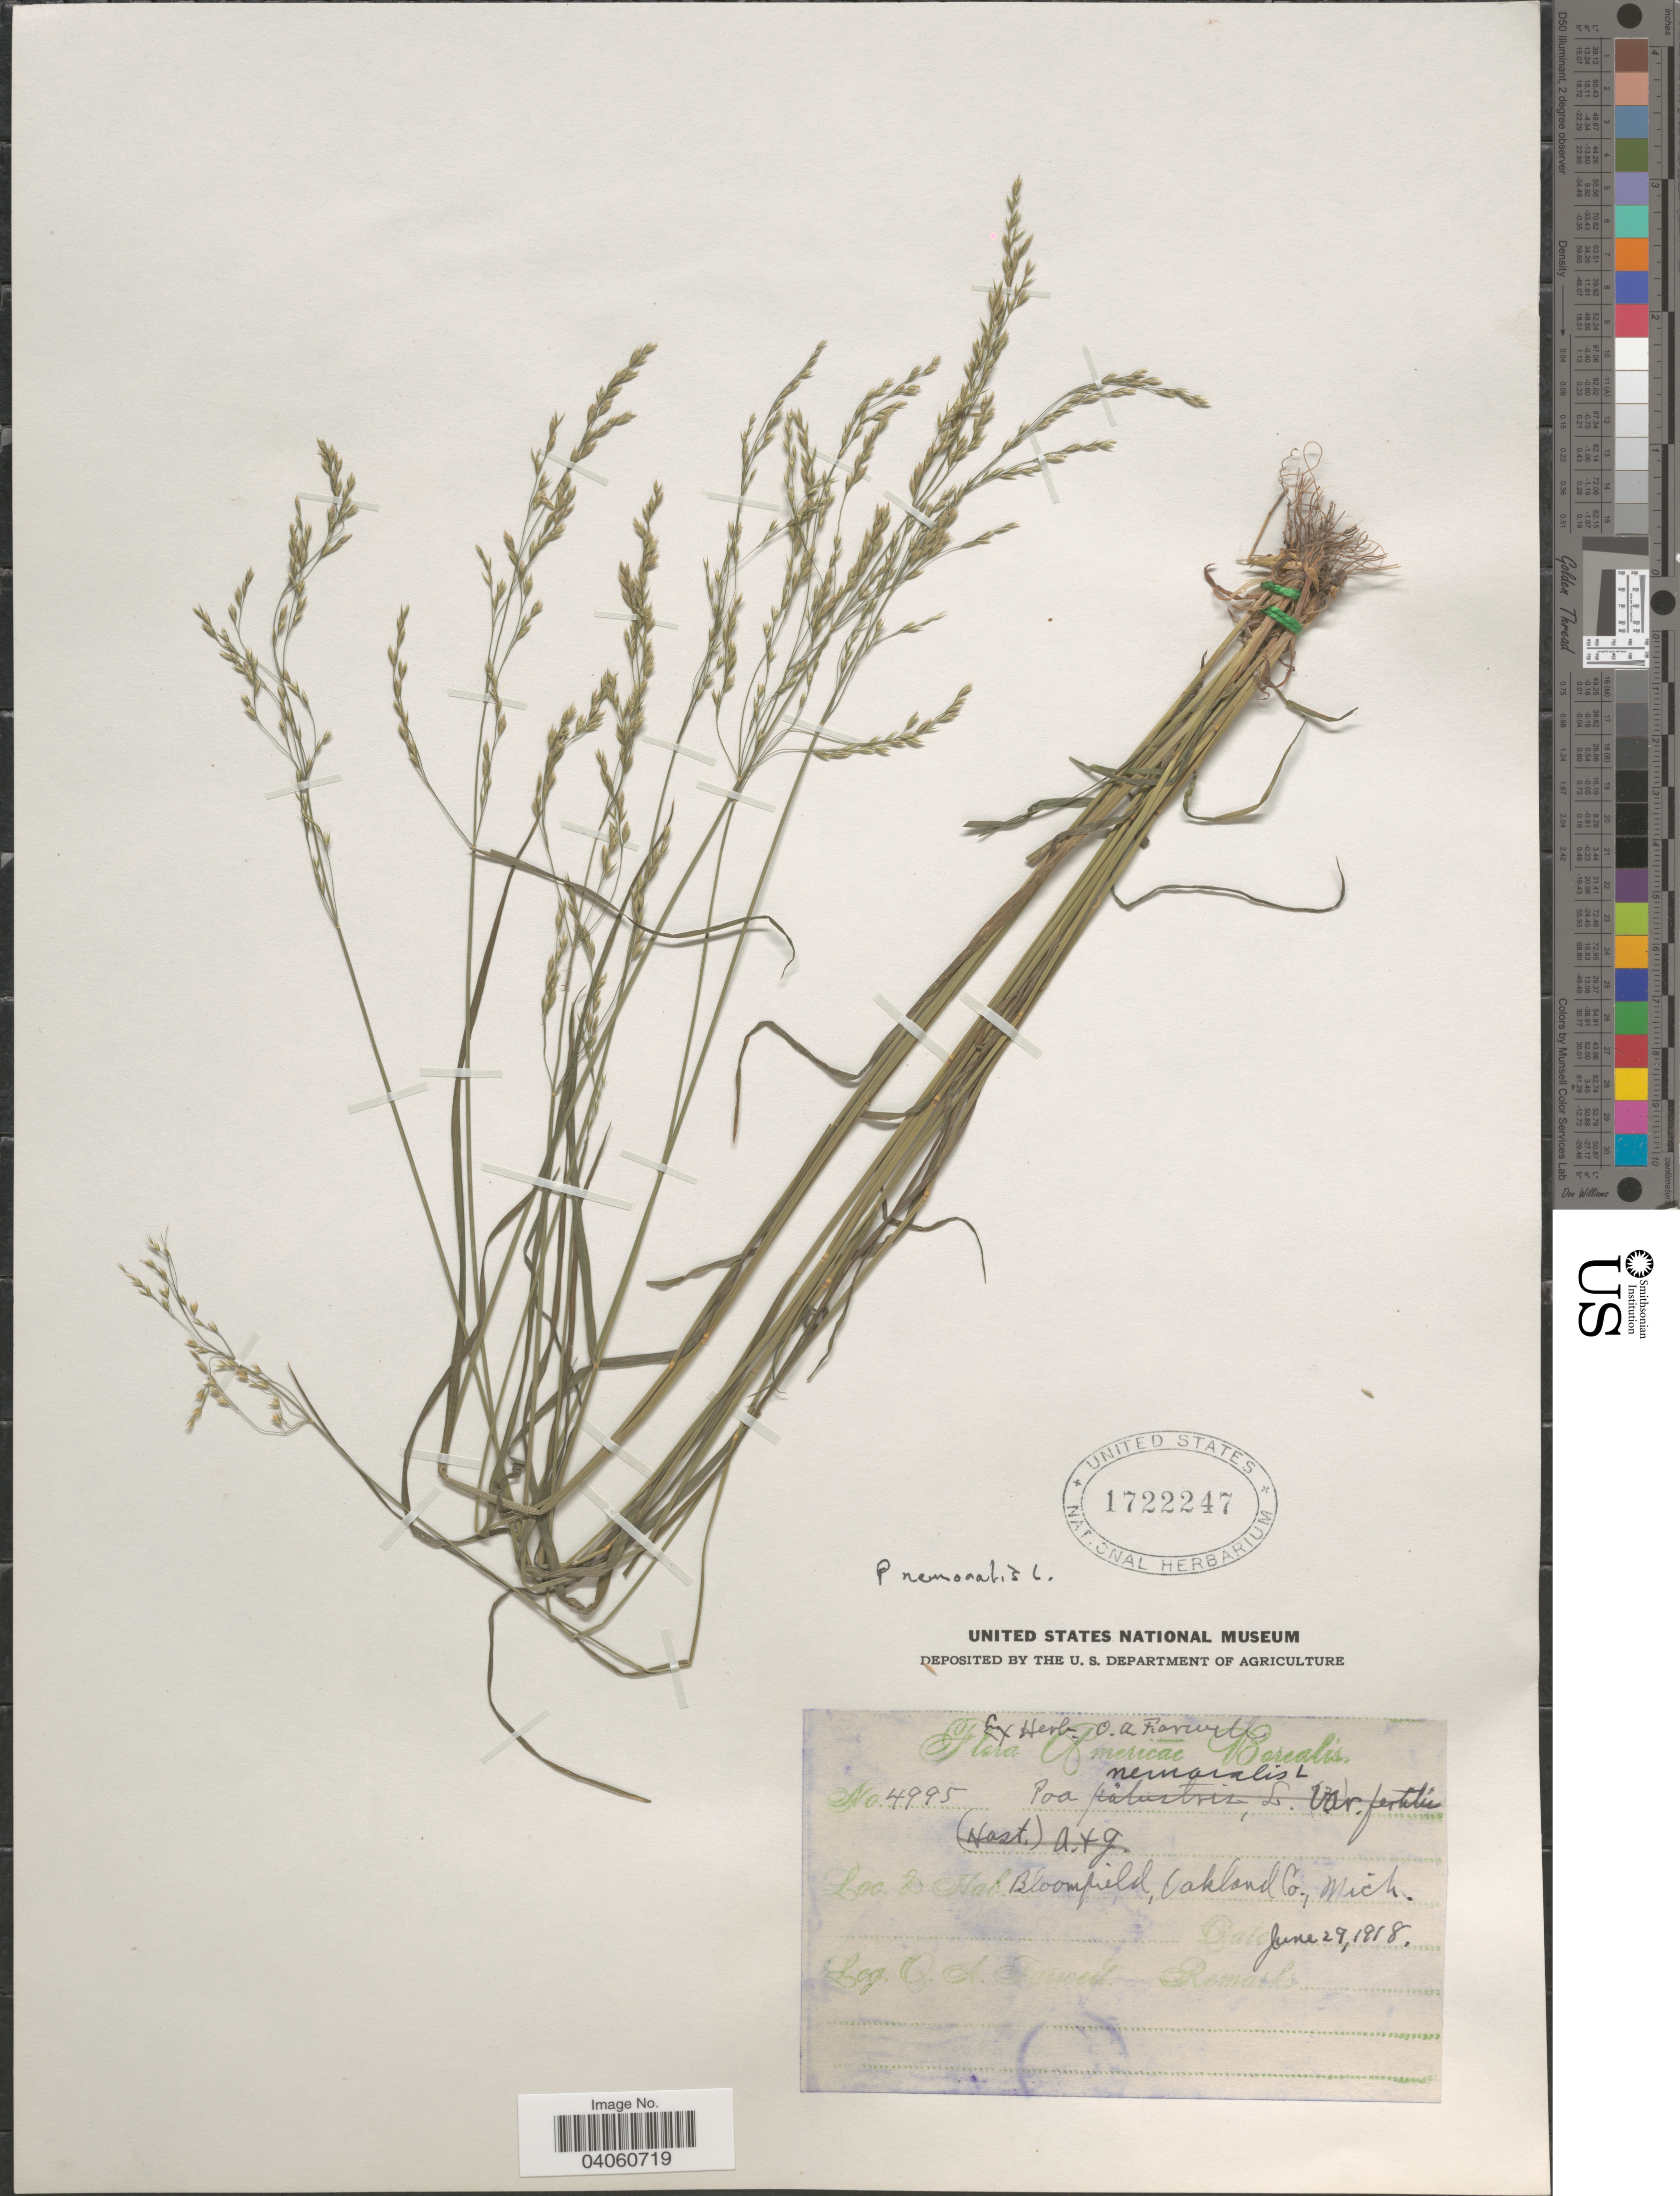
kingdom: Plantae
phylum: Tracheophyta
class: Liliopsida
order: Poales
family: Poaceae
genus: Poa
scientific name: Poa nemoralis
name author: L.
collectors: O. Farwell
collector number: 4995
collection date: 1918-06-29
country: United States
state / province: Michigan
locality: Bloomfield, Oakland.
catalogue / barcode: US 1722247